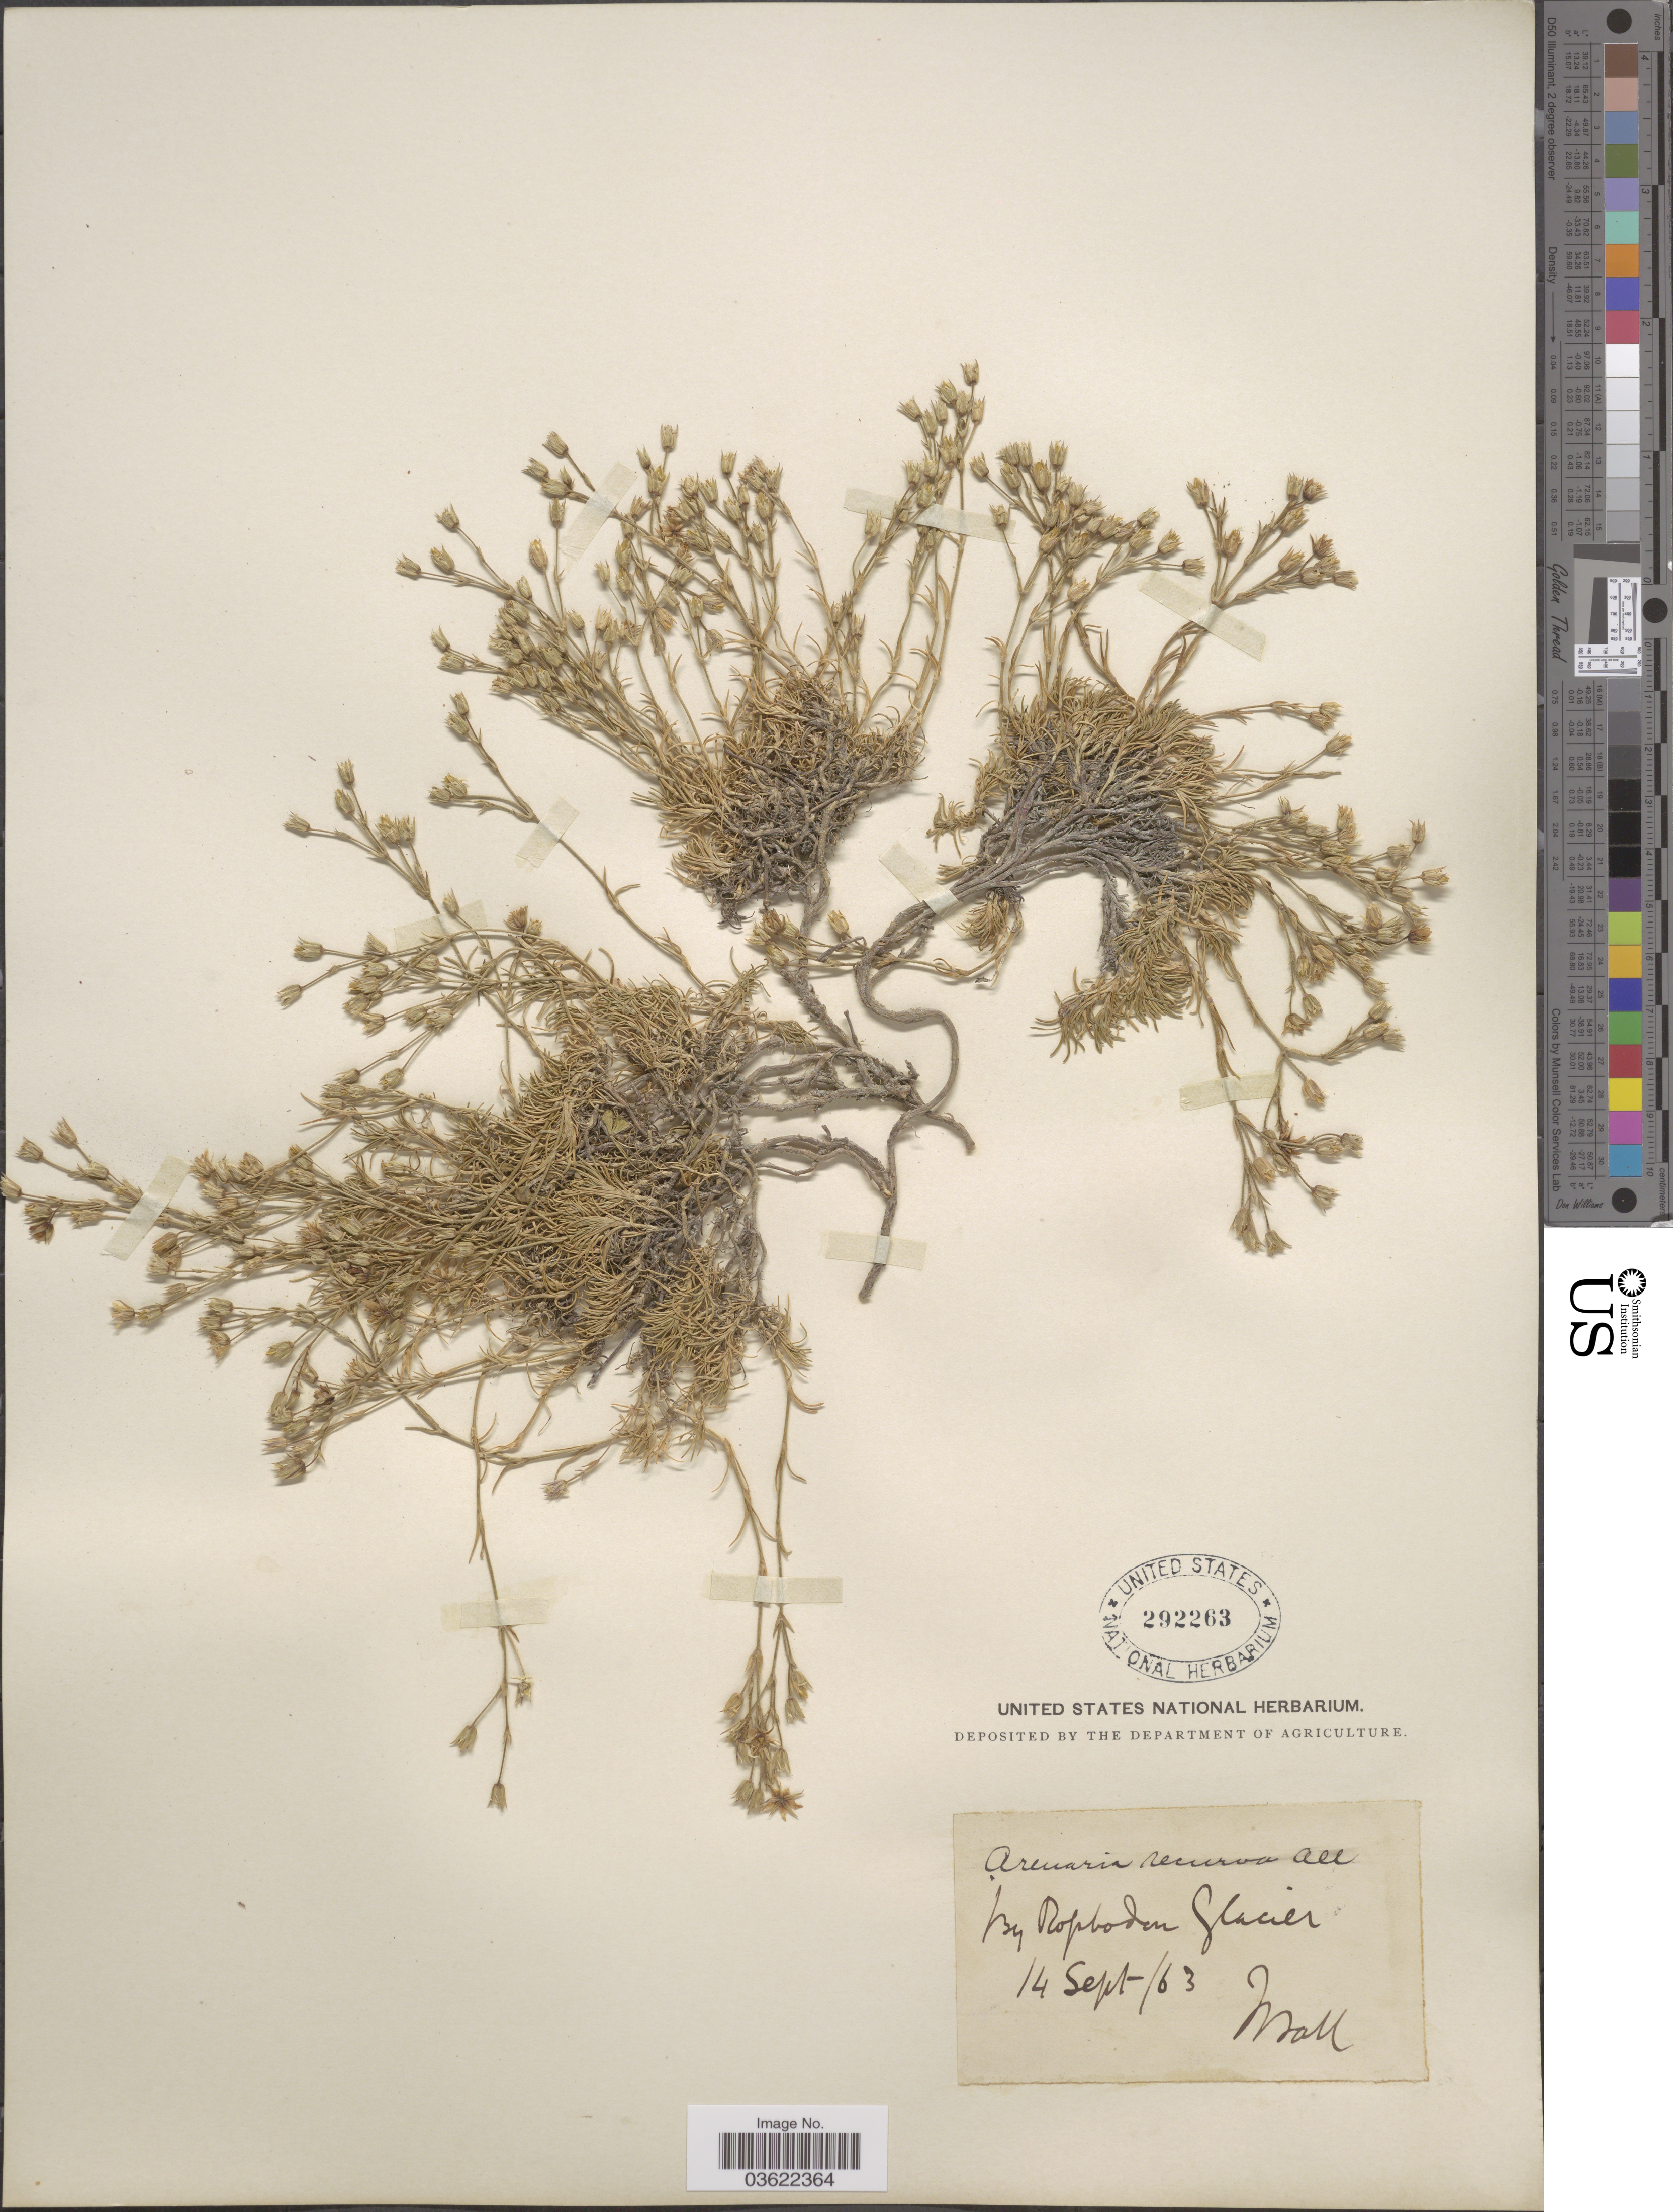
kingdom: Plantae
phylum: Tracheophyta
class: Magnoliopsida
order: Caryophyllales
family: Caryophyllaceae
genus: Arenaria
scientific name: Arenaria recurva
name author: All.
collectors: J. Ball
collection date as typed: Transcribed d/m/y: 14/9/63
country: Switzerland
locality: By Rossboden Glacier.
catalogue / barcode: US 292263